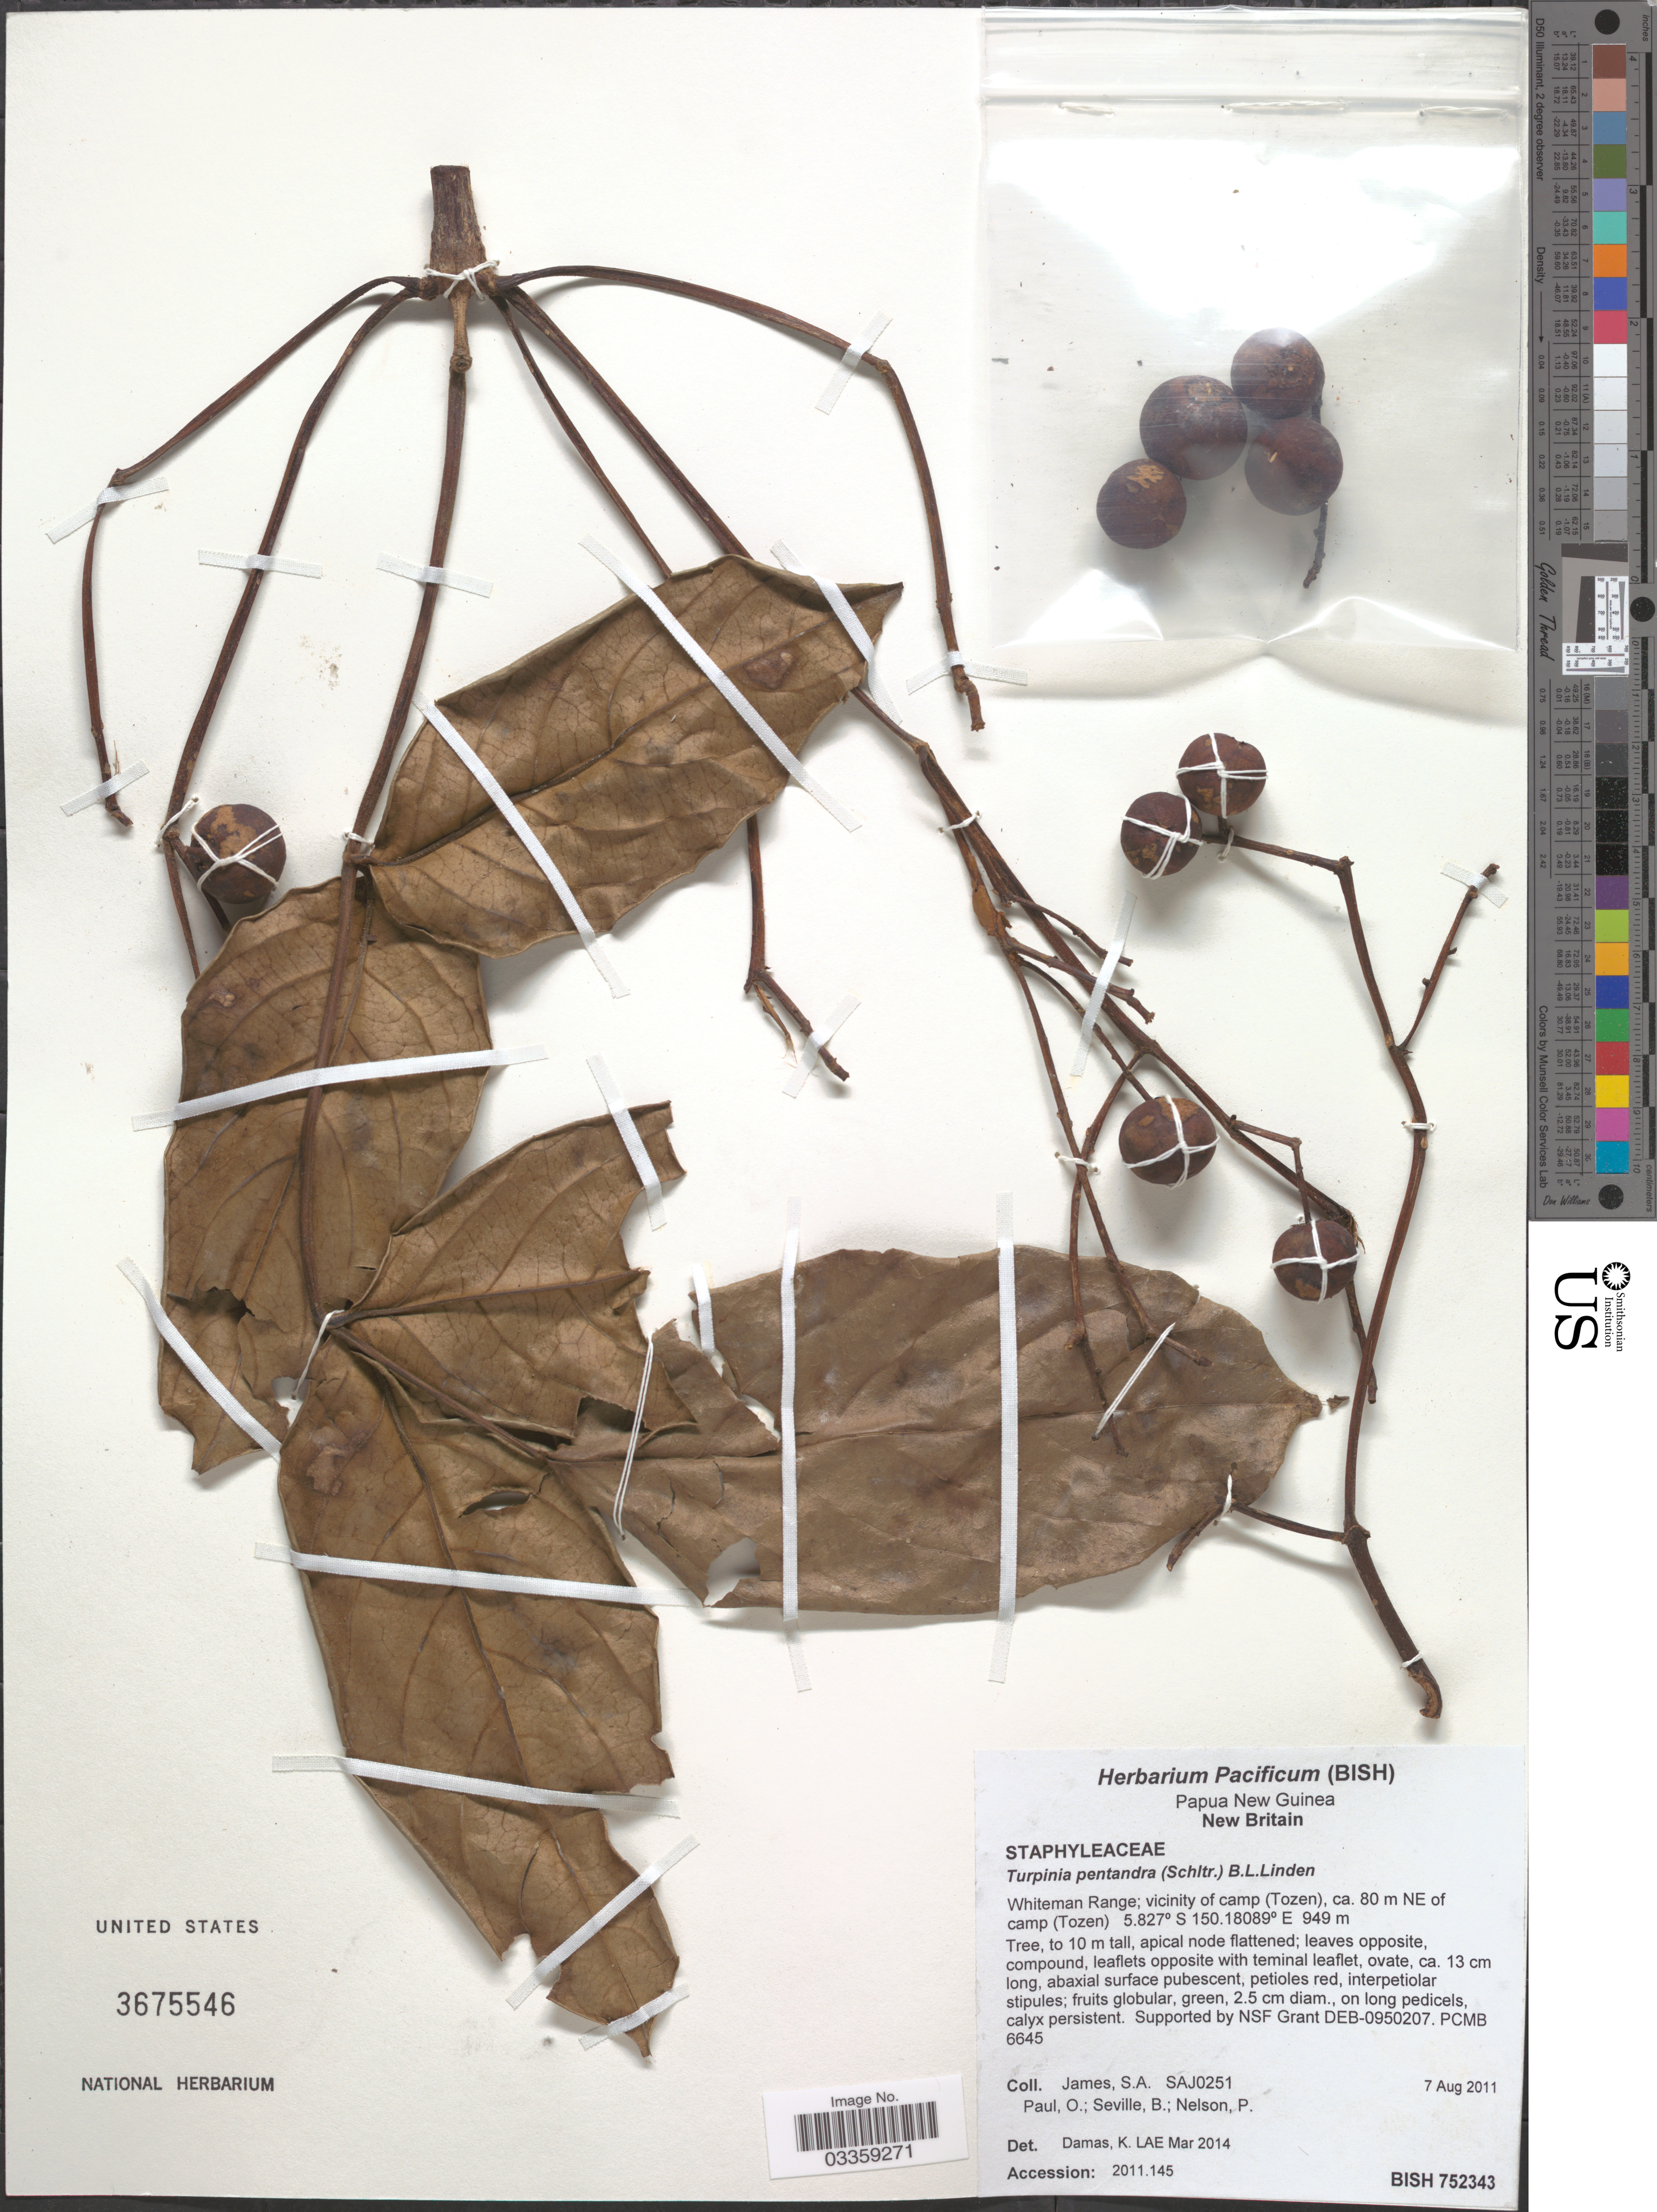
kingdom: Plantae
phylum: Tracheophyta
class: Magnoliopsida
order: Crossosomatales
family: Staphyleaceae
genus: Turpinia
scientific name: Turpinia pentandra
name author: (Schltr.) B.L. Linden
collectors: S. James, O. Paul, B. Seville & P. Nelson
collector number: SAJ0251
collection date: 2011-08-07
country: Papua New Guinea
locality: New Britain, Whiteman Range; vicinity of camp (Tozen), ca. 80 m NE of camp (Tozen).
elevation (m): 949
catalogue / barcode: US 3675546